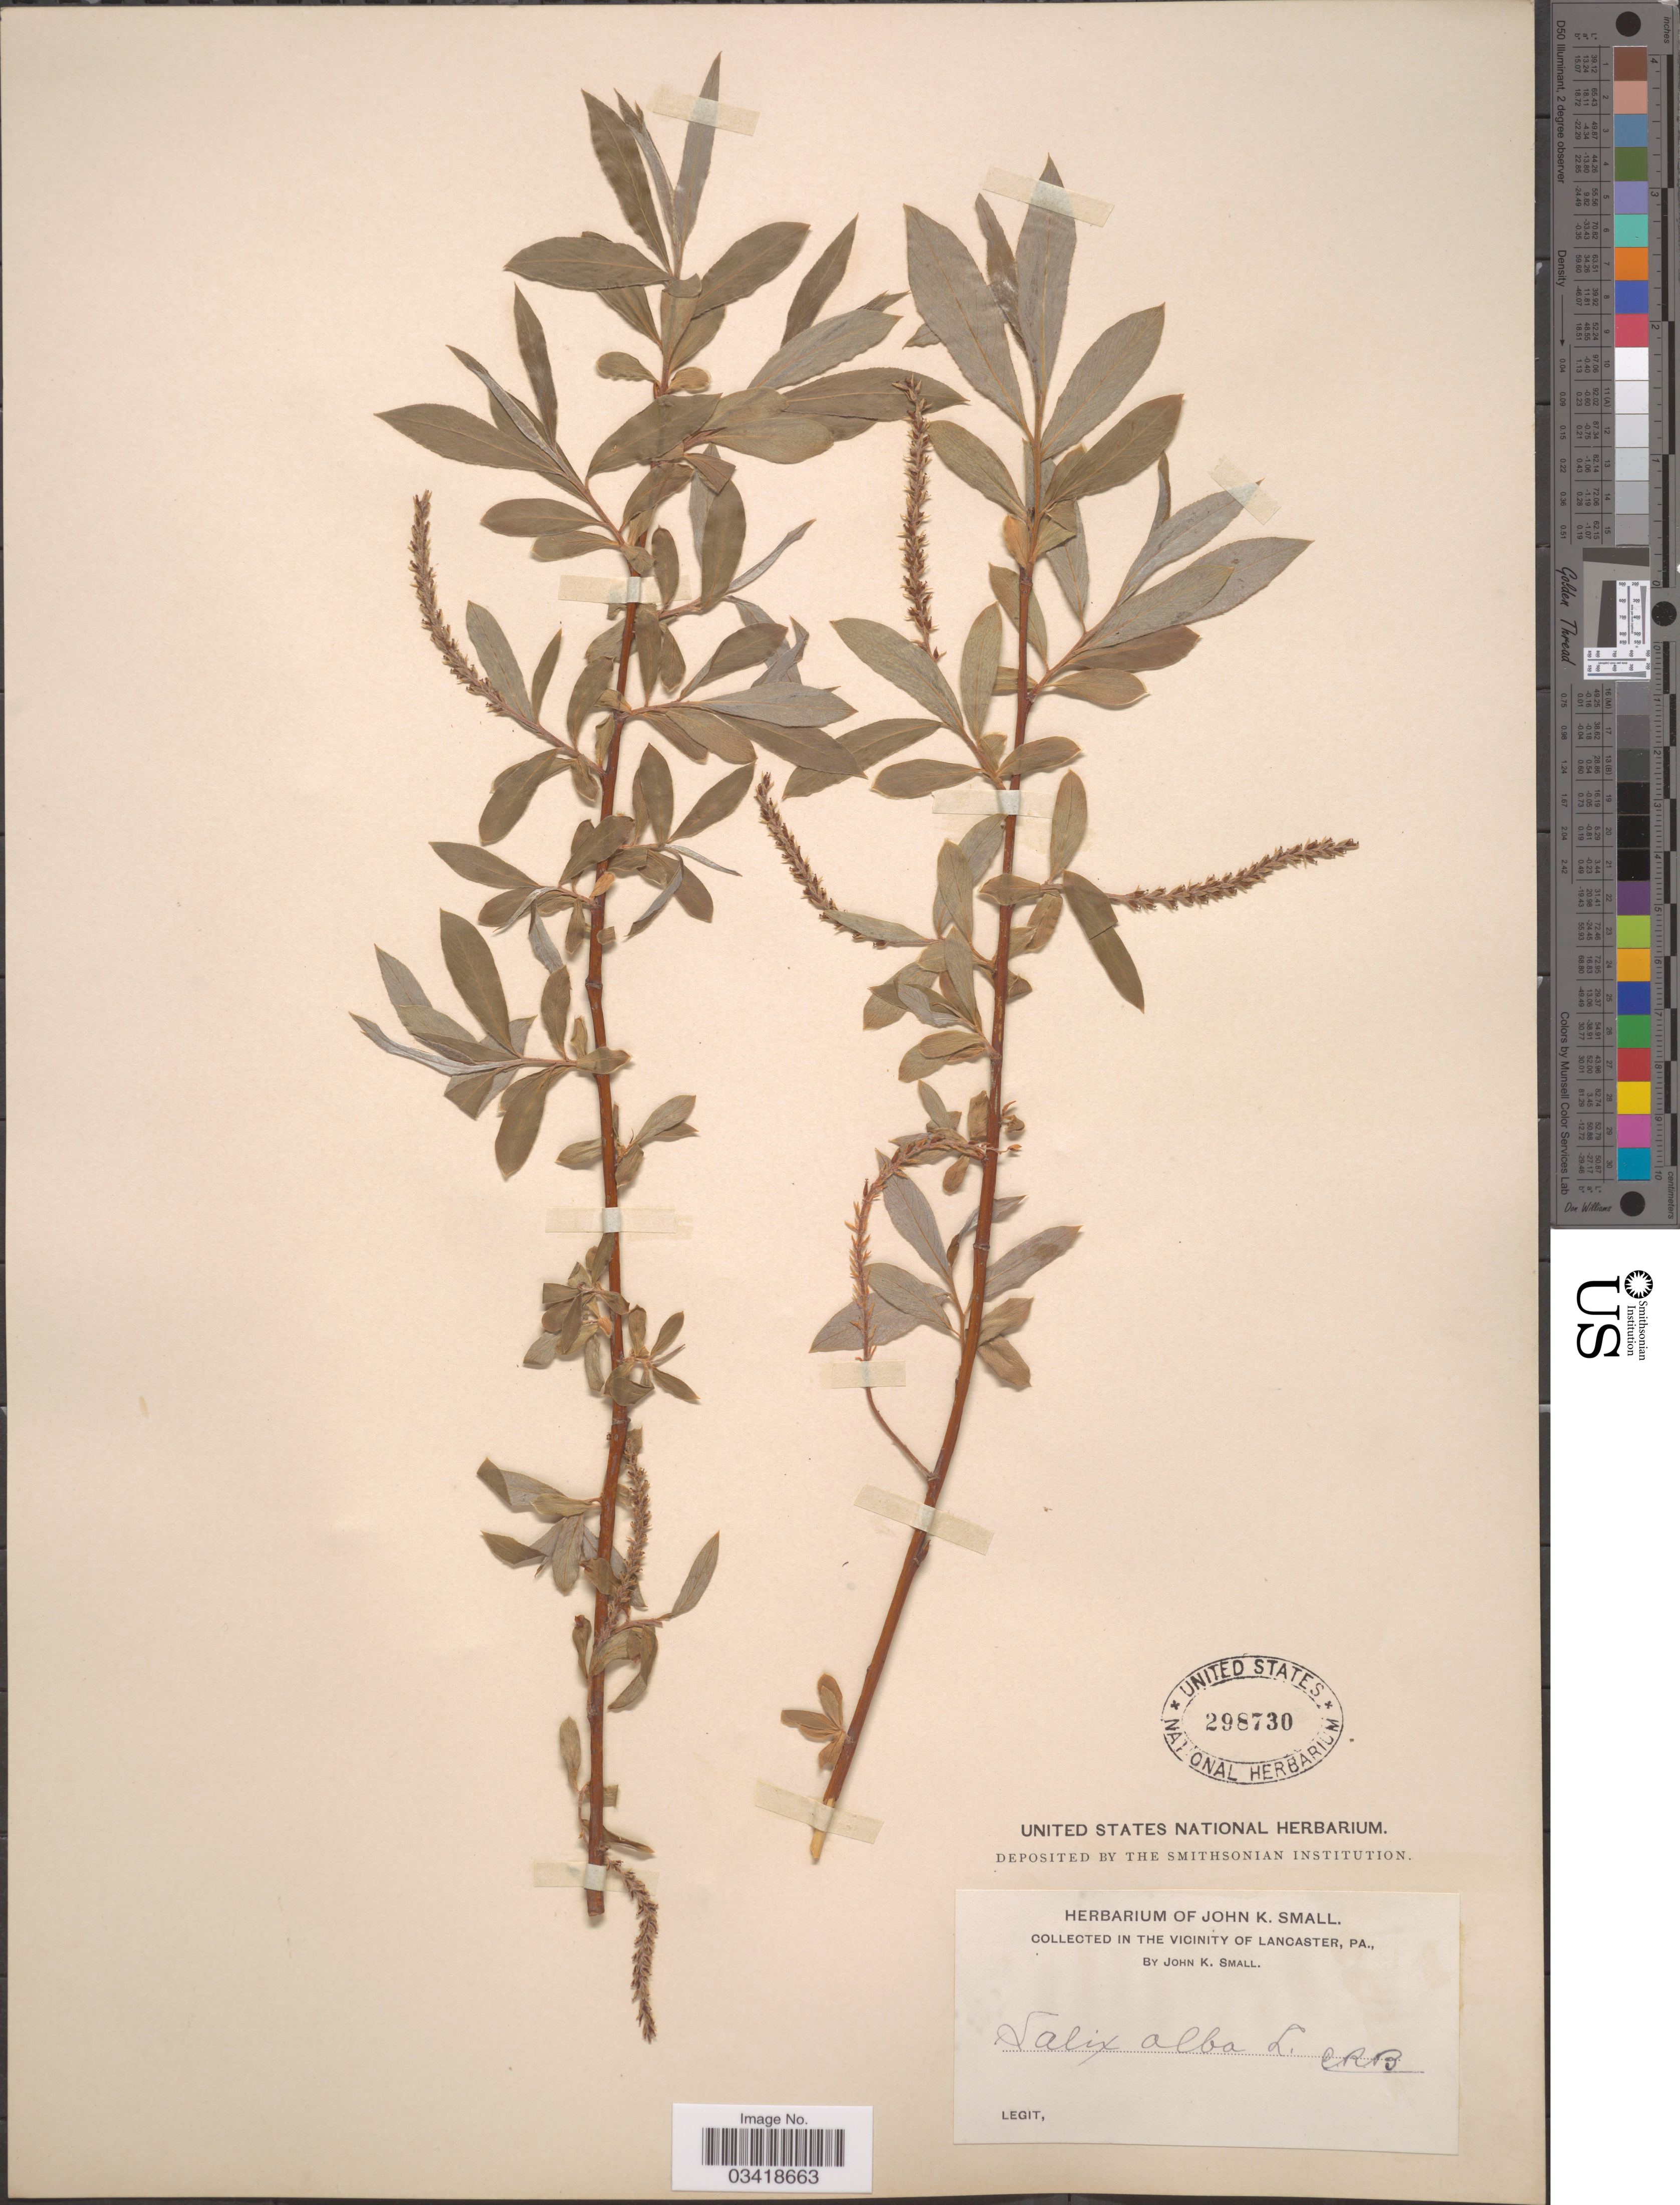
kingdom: Plantae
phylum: Tracheophyta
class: Magnoliopsida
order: Malpighiales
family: Salicaceae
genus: Salix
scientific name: Salix alba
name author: L.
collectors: J. K. Small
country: United States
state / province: Pennsylvania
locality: In the vicinity of Lancaster.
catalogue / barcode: US 298730